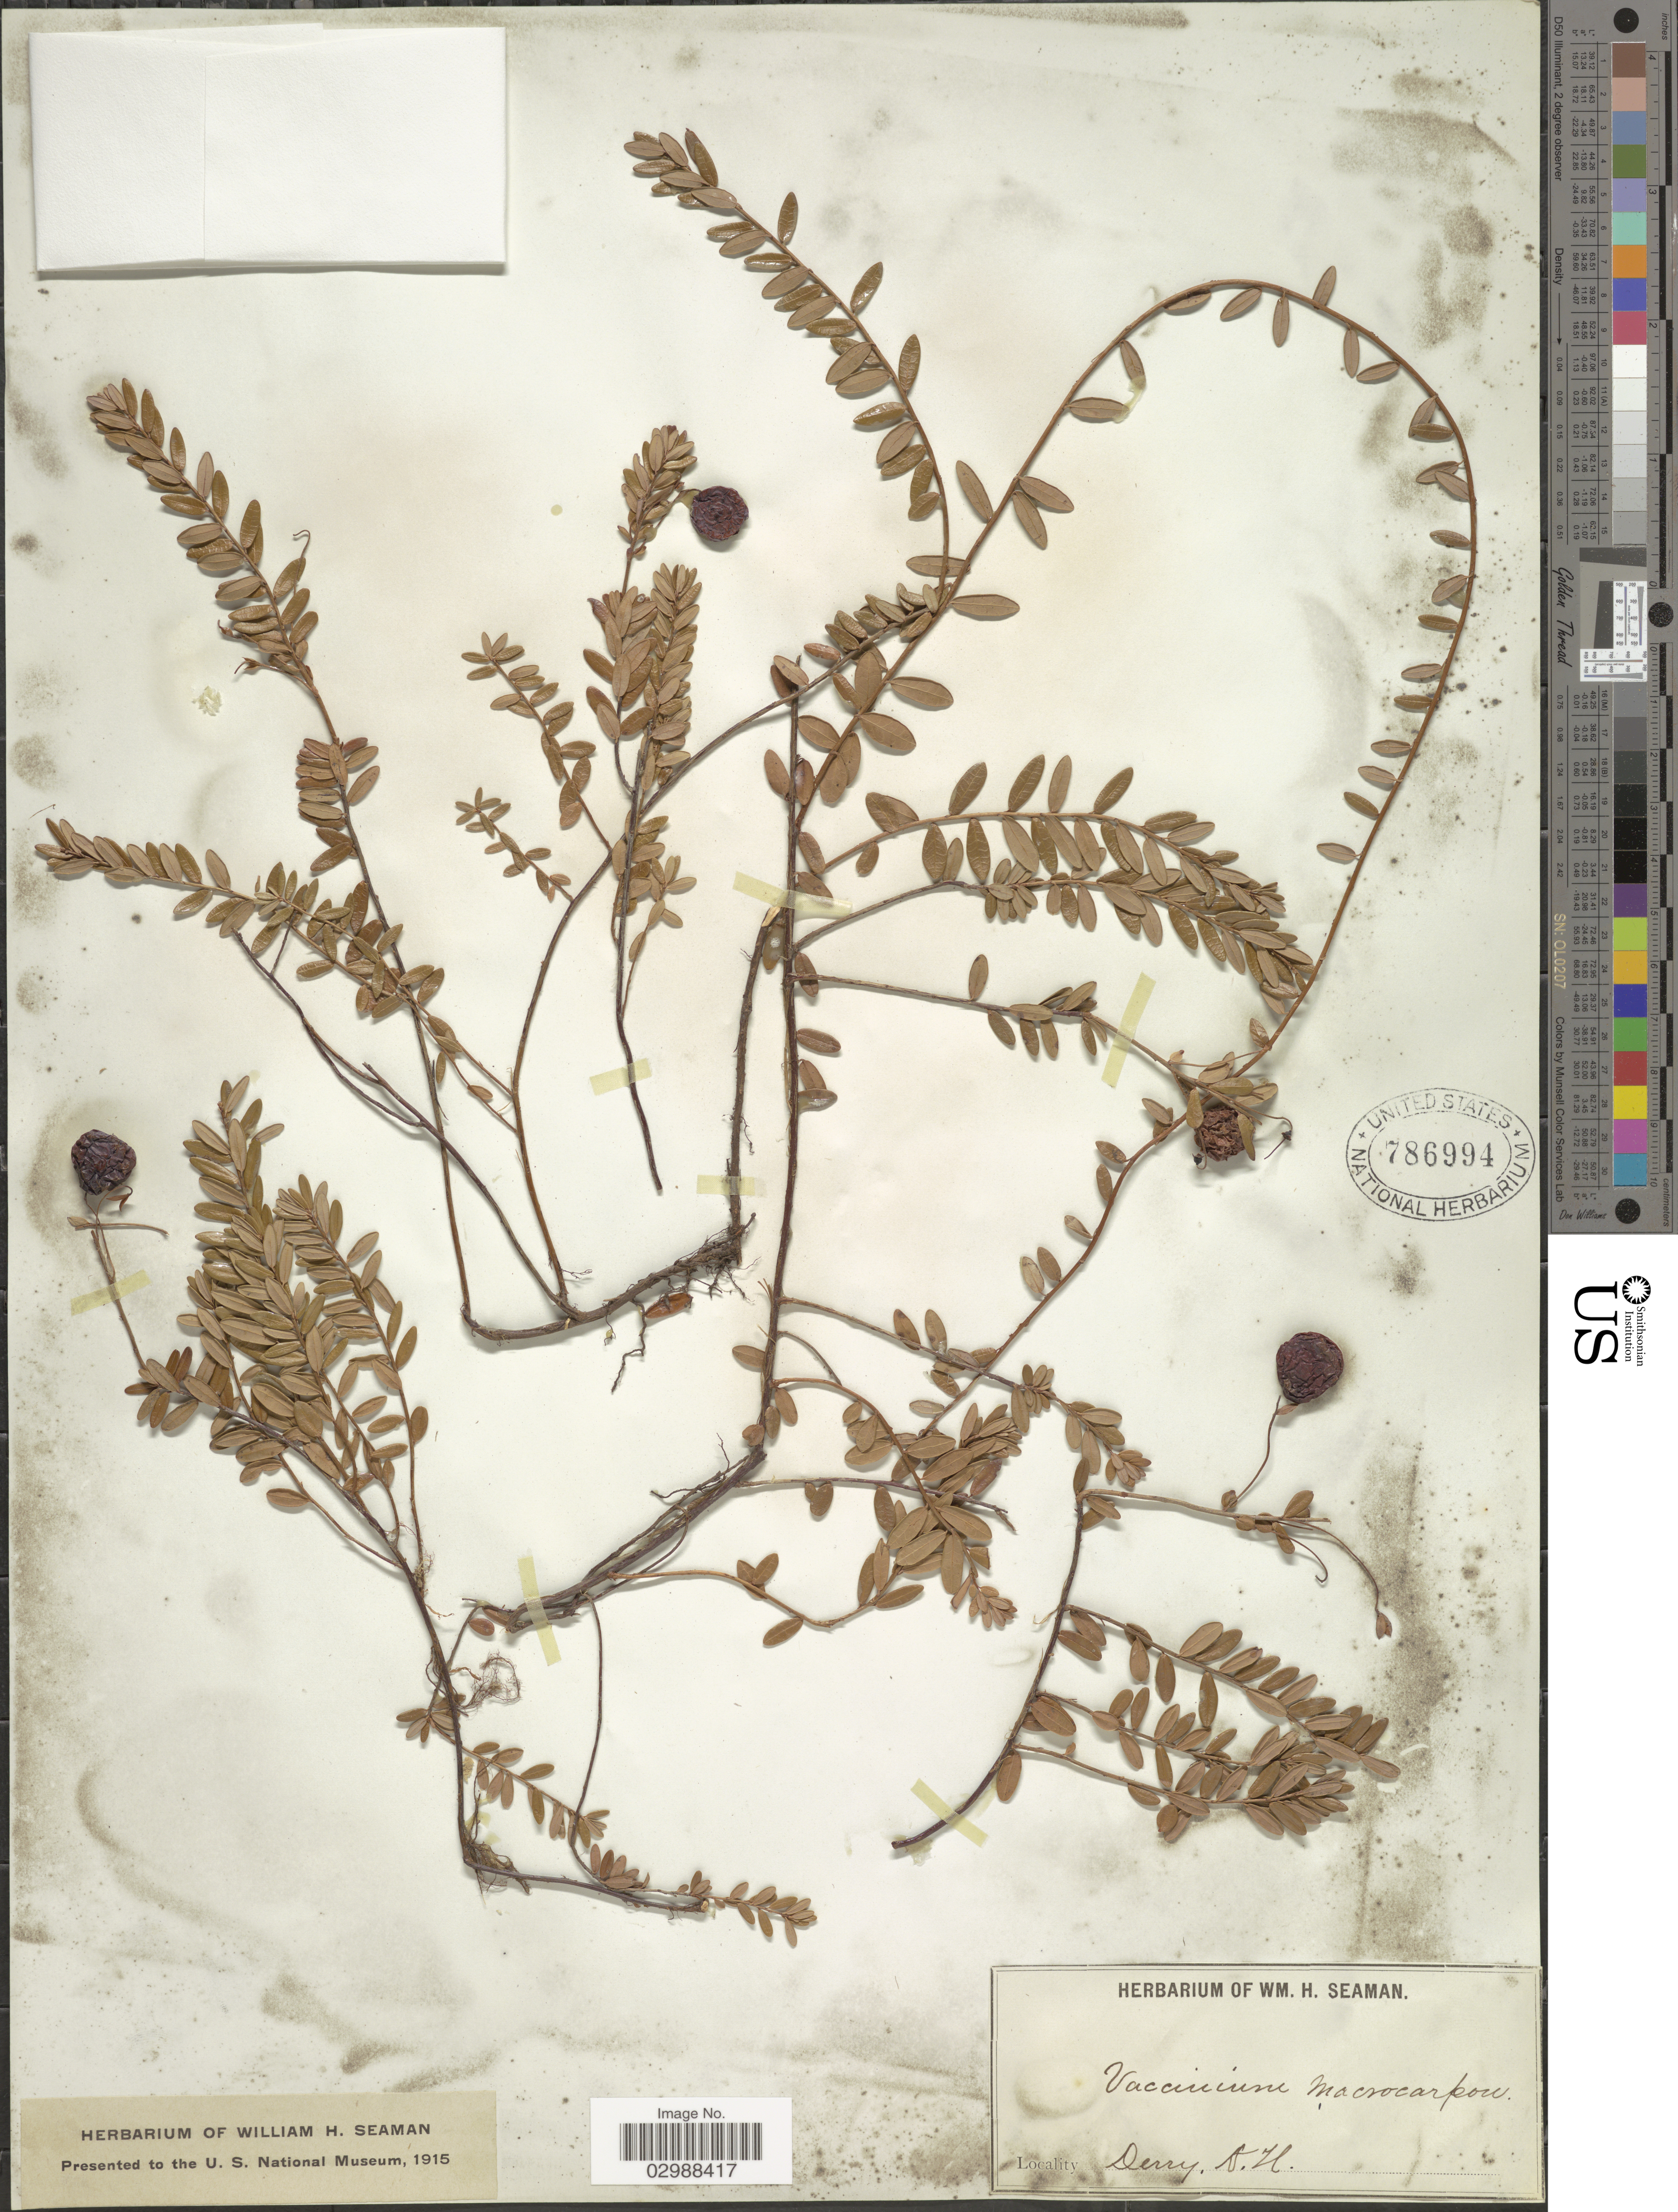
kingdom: Plantae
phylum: Tracheophyta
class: Magnoliopsida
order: Ericales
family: Ericaceae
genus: Vaccinium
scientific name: Vaccinium macrocarpon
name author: Aiton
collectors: Ex herb. W. H. Seaman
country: United States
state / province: New Hampshire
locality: Derry.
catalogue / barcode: US 786994